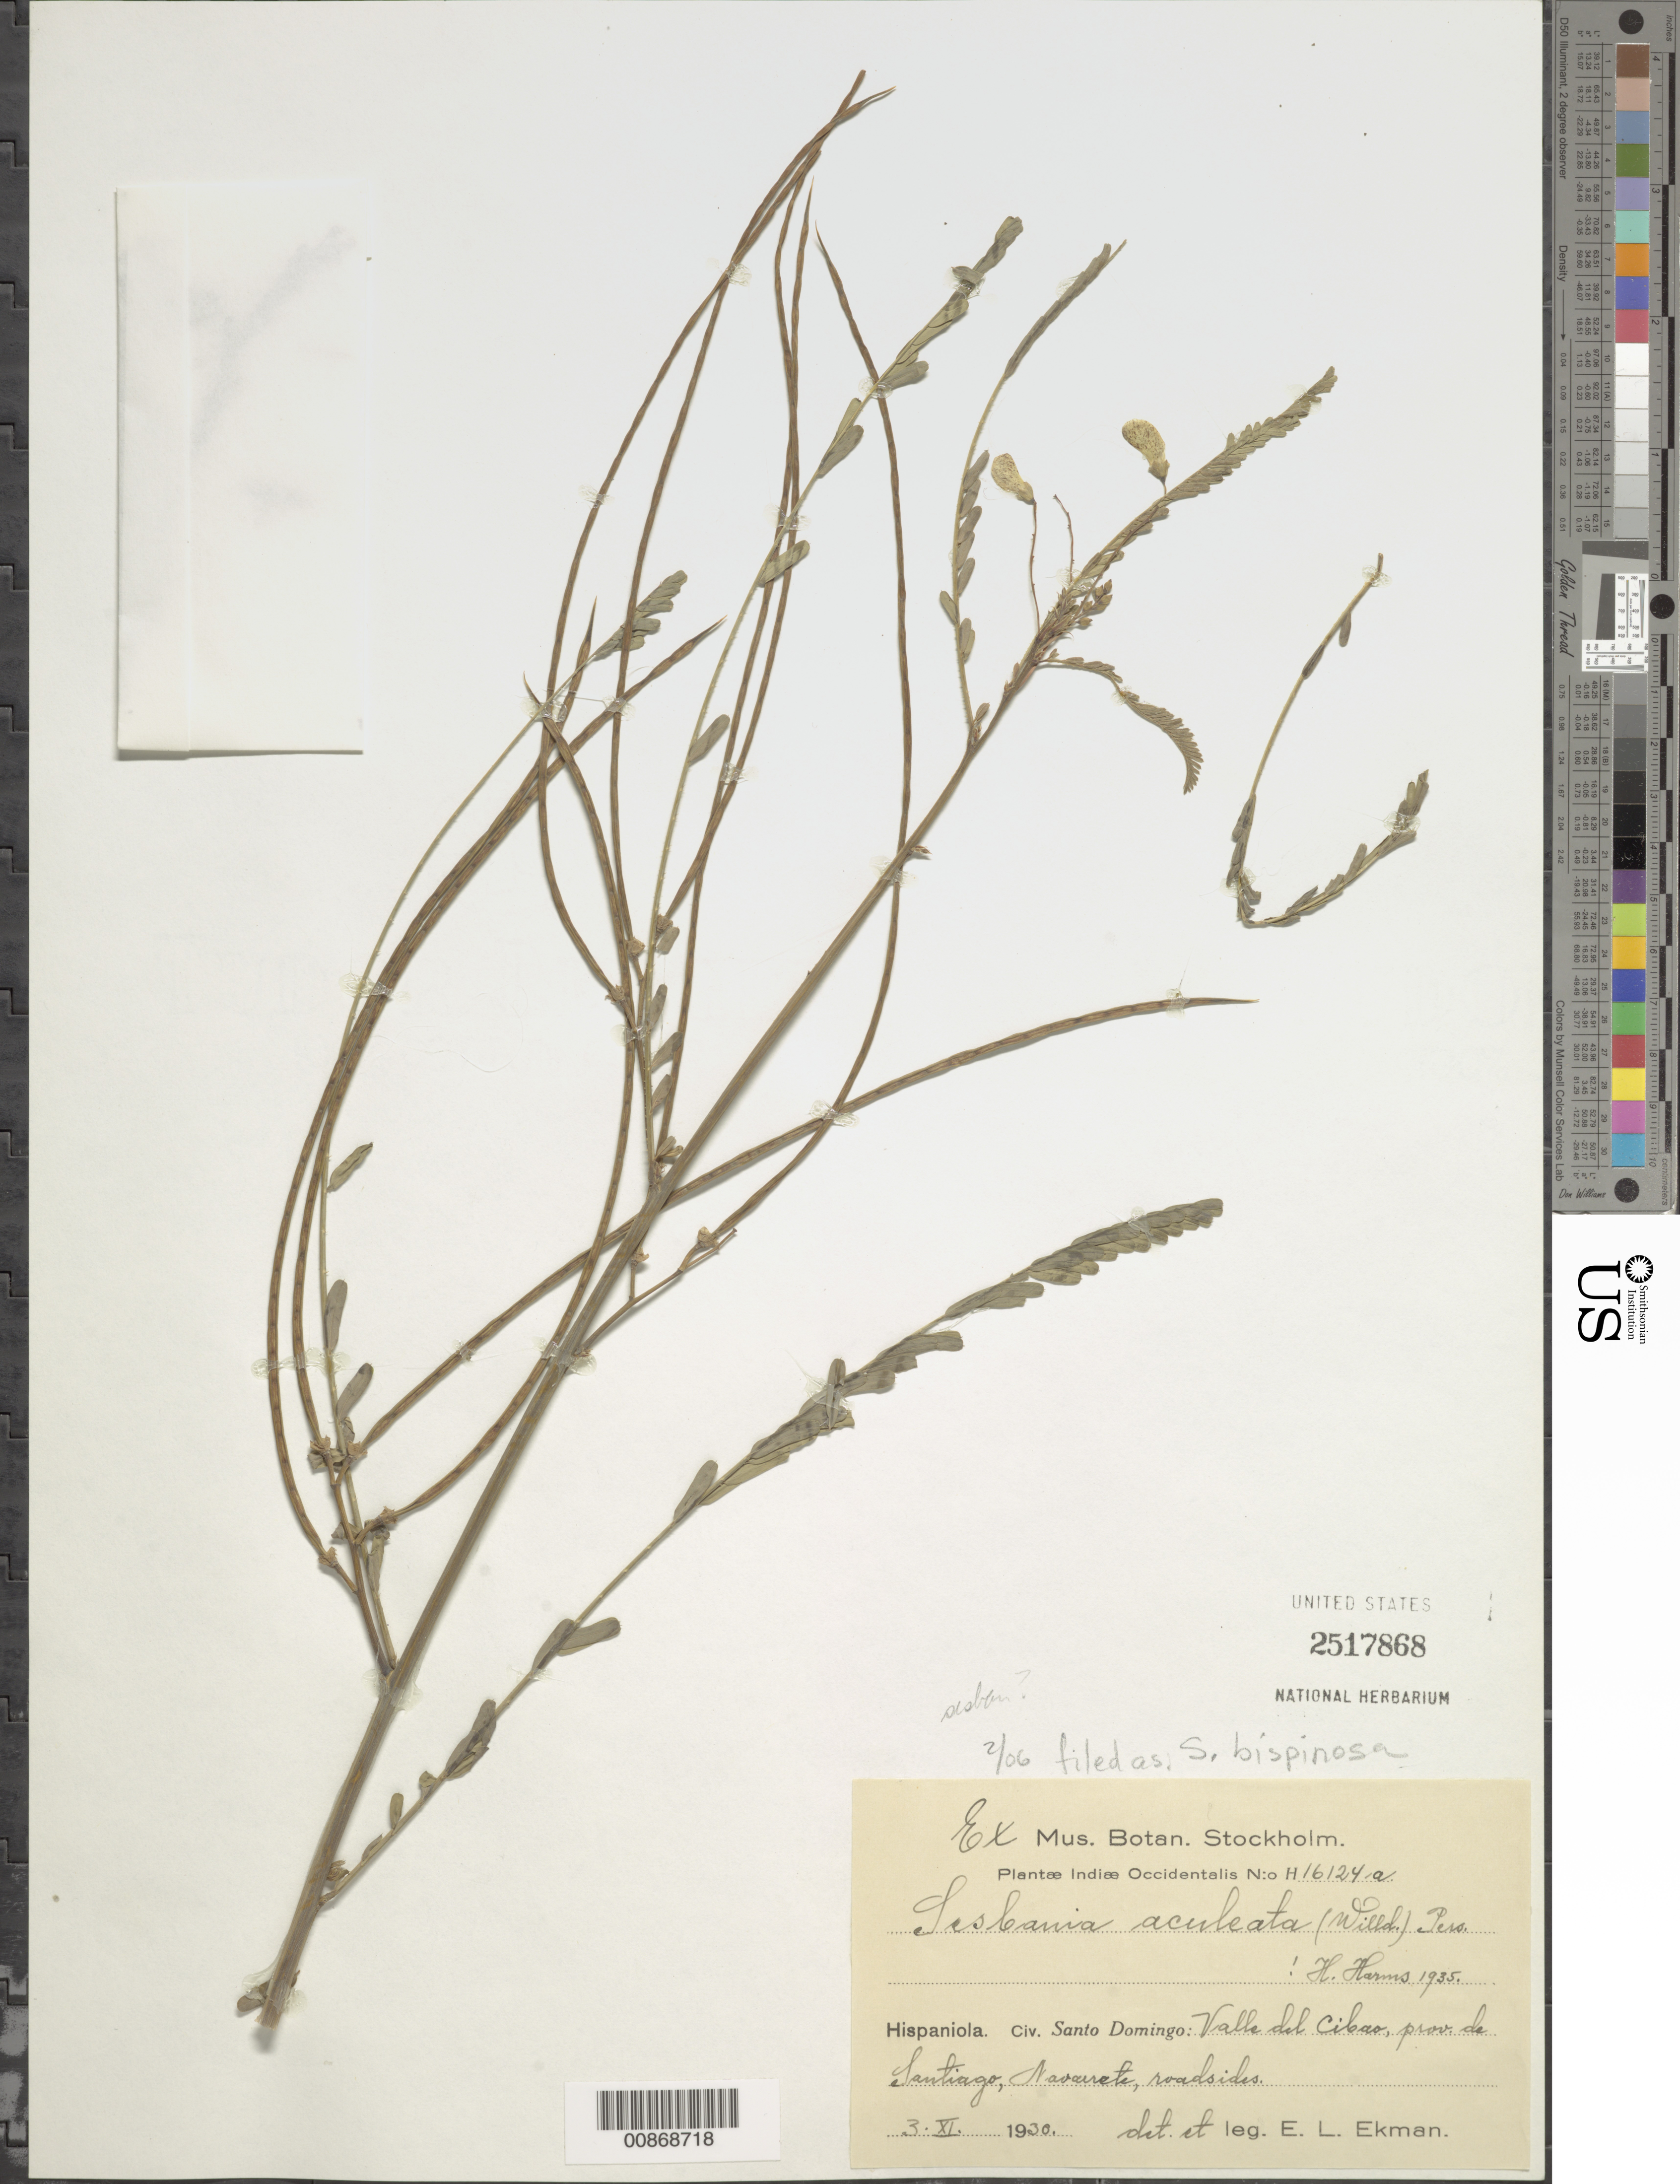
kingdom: Plantae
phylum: Tracheophyta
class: Magnoliopsida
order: Fabales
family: Fabaceae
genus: Sesbania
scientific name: Sesbania bispinosa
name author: (Jacq.) Steud.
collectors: E. L. Ekman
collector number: H 16124a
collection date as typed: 03 Nov 1930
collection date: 1930-11-03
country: Dominican Republic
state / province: Santiago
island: Hispaniola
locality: Valle del Cibao, Navarrete.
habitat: Roadsides.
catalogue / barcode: US 2517868